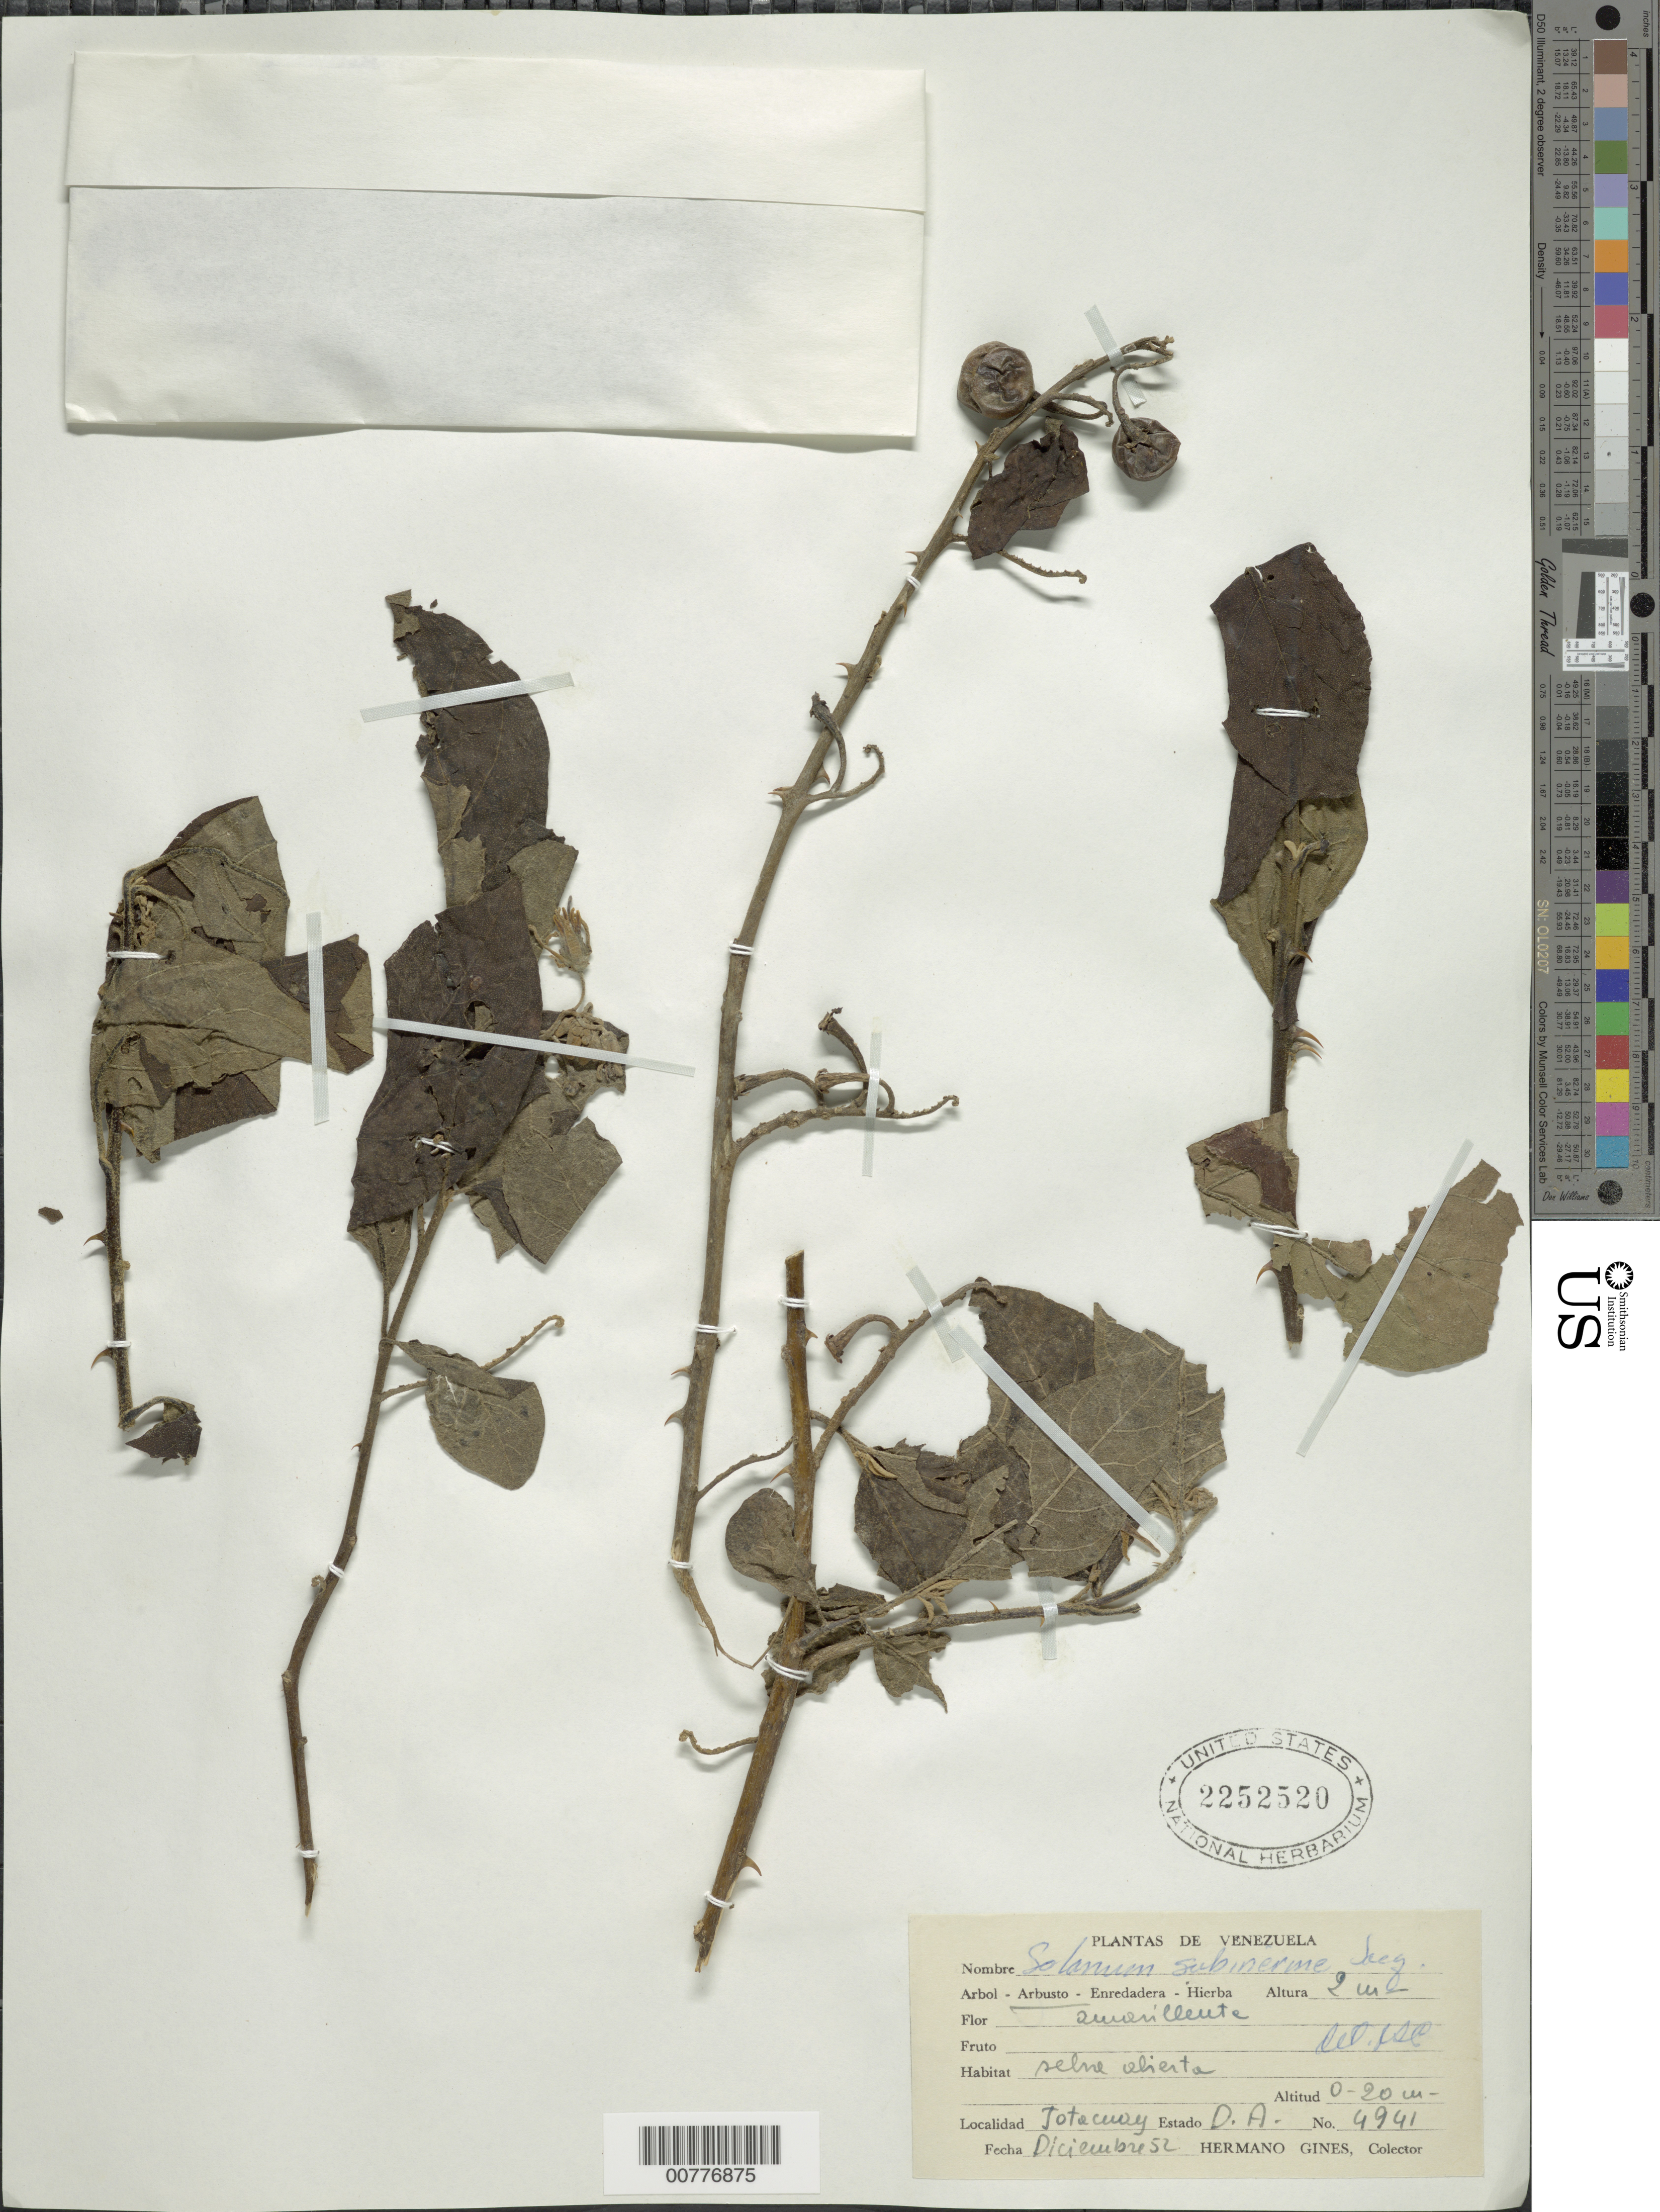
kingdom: Plantae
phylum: Tracheophyta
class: Magnoliopsida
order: Solanales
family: Solanaceae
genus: Solanum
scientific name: Solanum subinerme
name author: Jacq.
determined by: Cowan, R. S.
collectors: H. Gines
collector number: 4941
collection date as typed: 12 Dec 1952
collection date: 1952-12-12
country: Venezuela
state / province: Delta Amacuro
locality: Jotacuay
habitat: Opening in woods.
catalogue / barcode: US 2252520